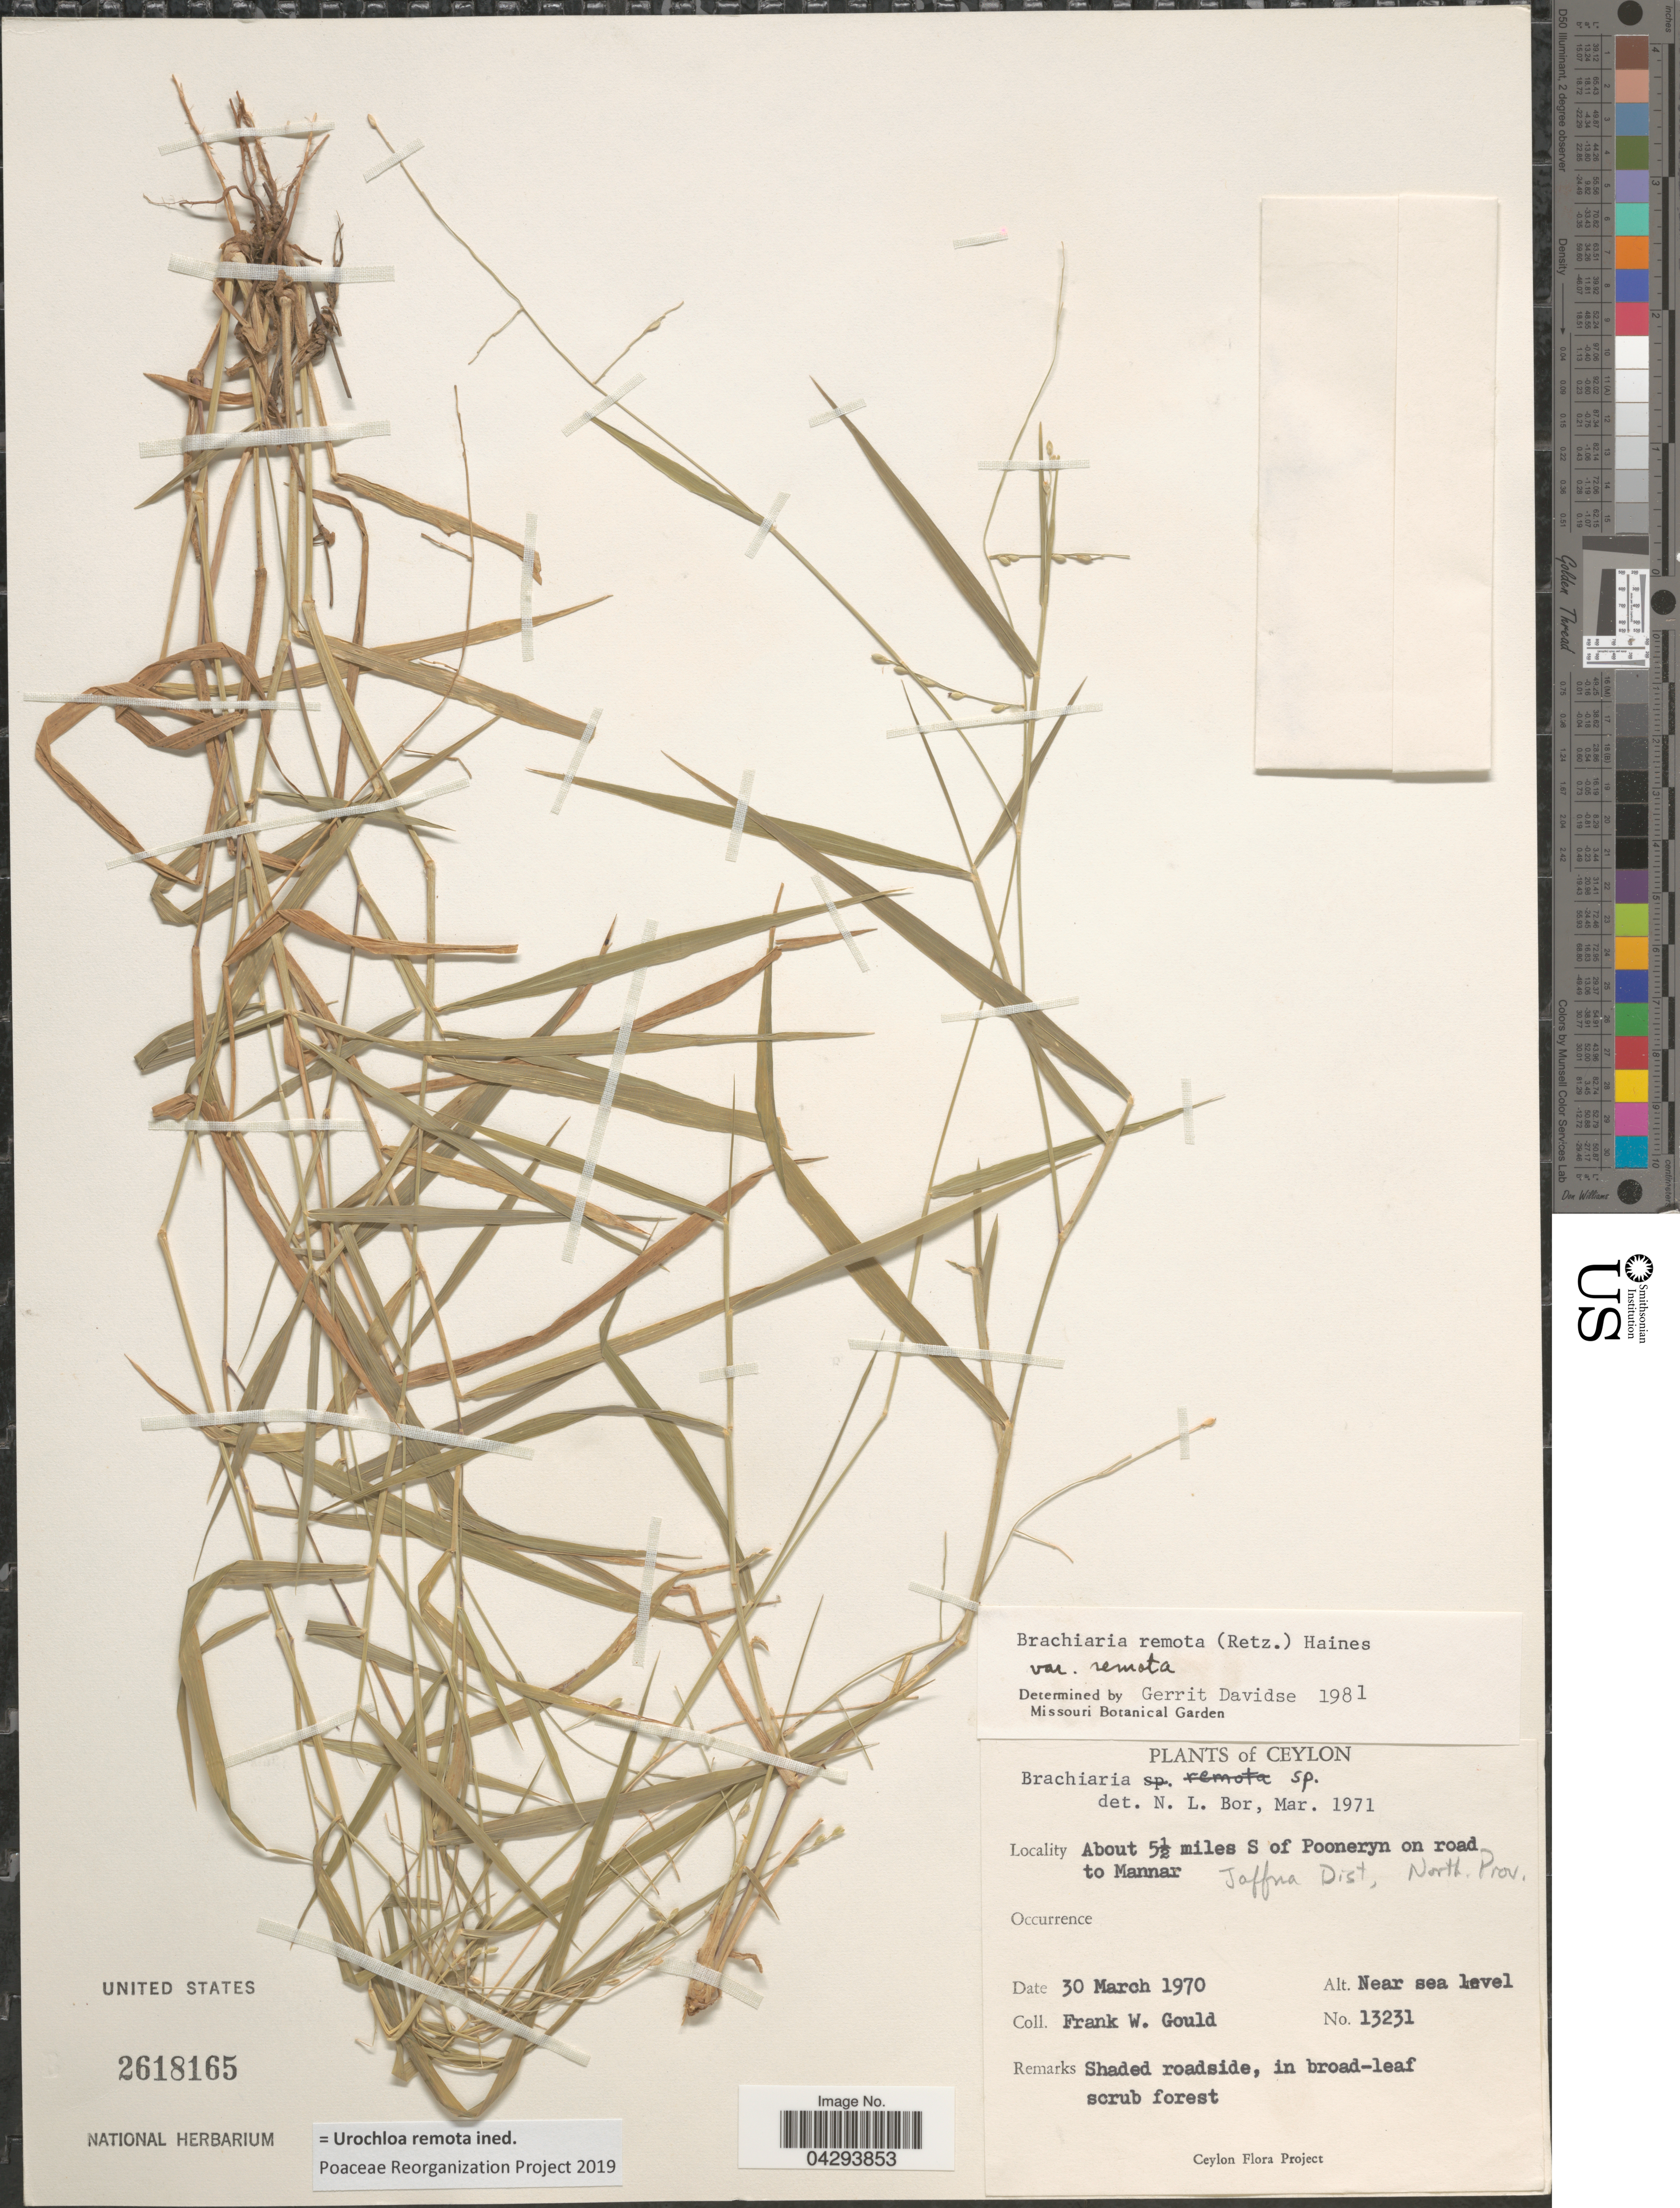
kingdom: Plantae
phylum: Tracheophyta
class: Liliopsida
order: Poales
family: Poaceae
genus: Urochloa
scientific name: Urochloa remota ined.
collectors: F. W. Gould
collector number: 13231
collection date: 1970-03-30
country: Sri Lanka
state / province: Northern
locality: Ceylon. About 5 1/2 miles S of Pooneryn on road to Mannar. Jaffna Dist., North Prov.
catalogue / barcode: US 2618165